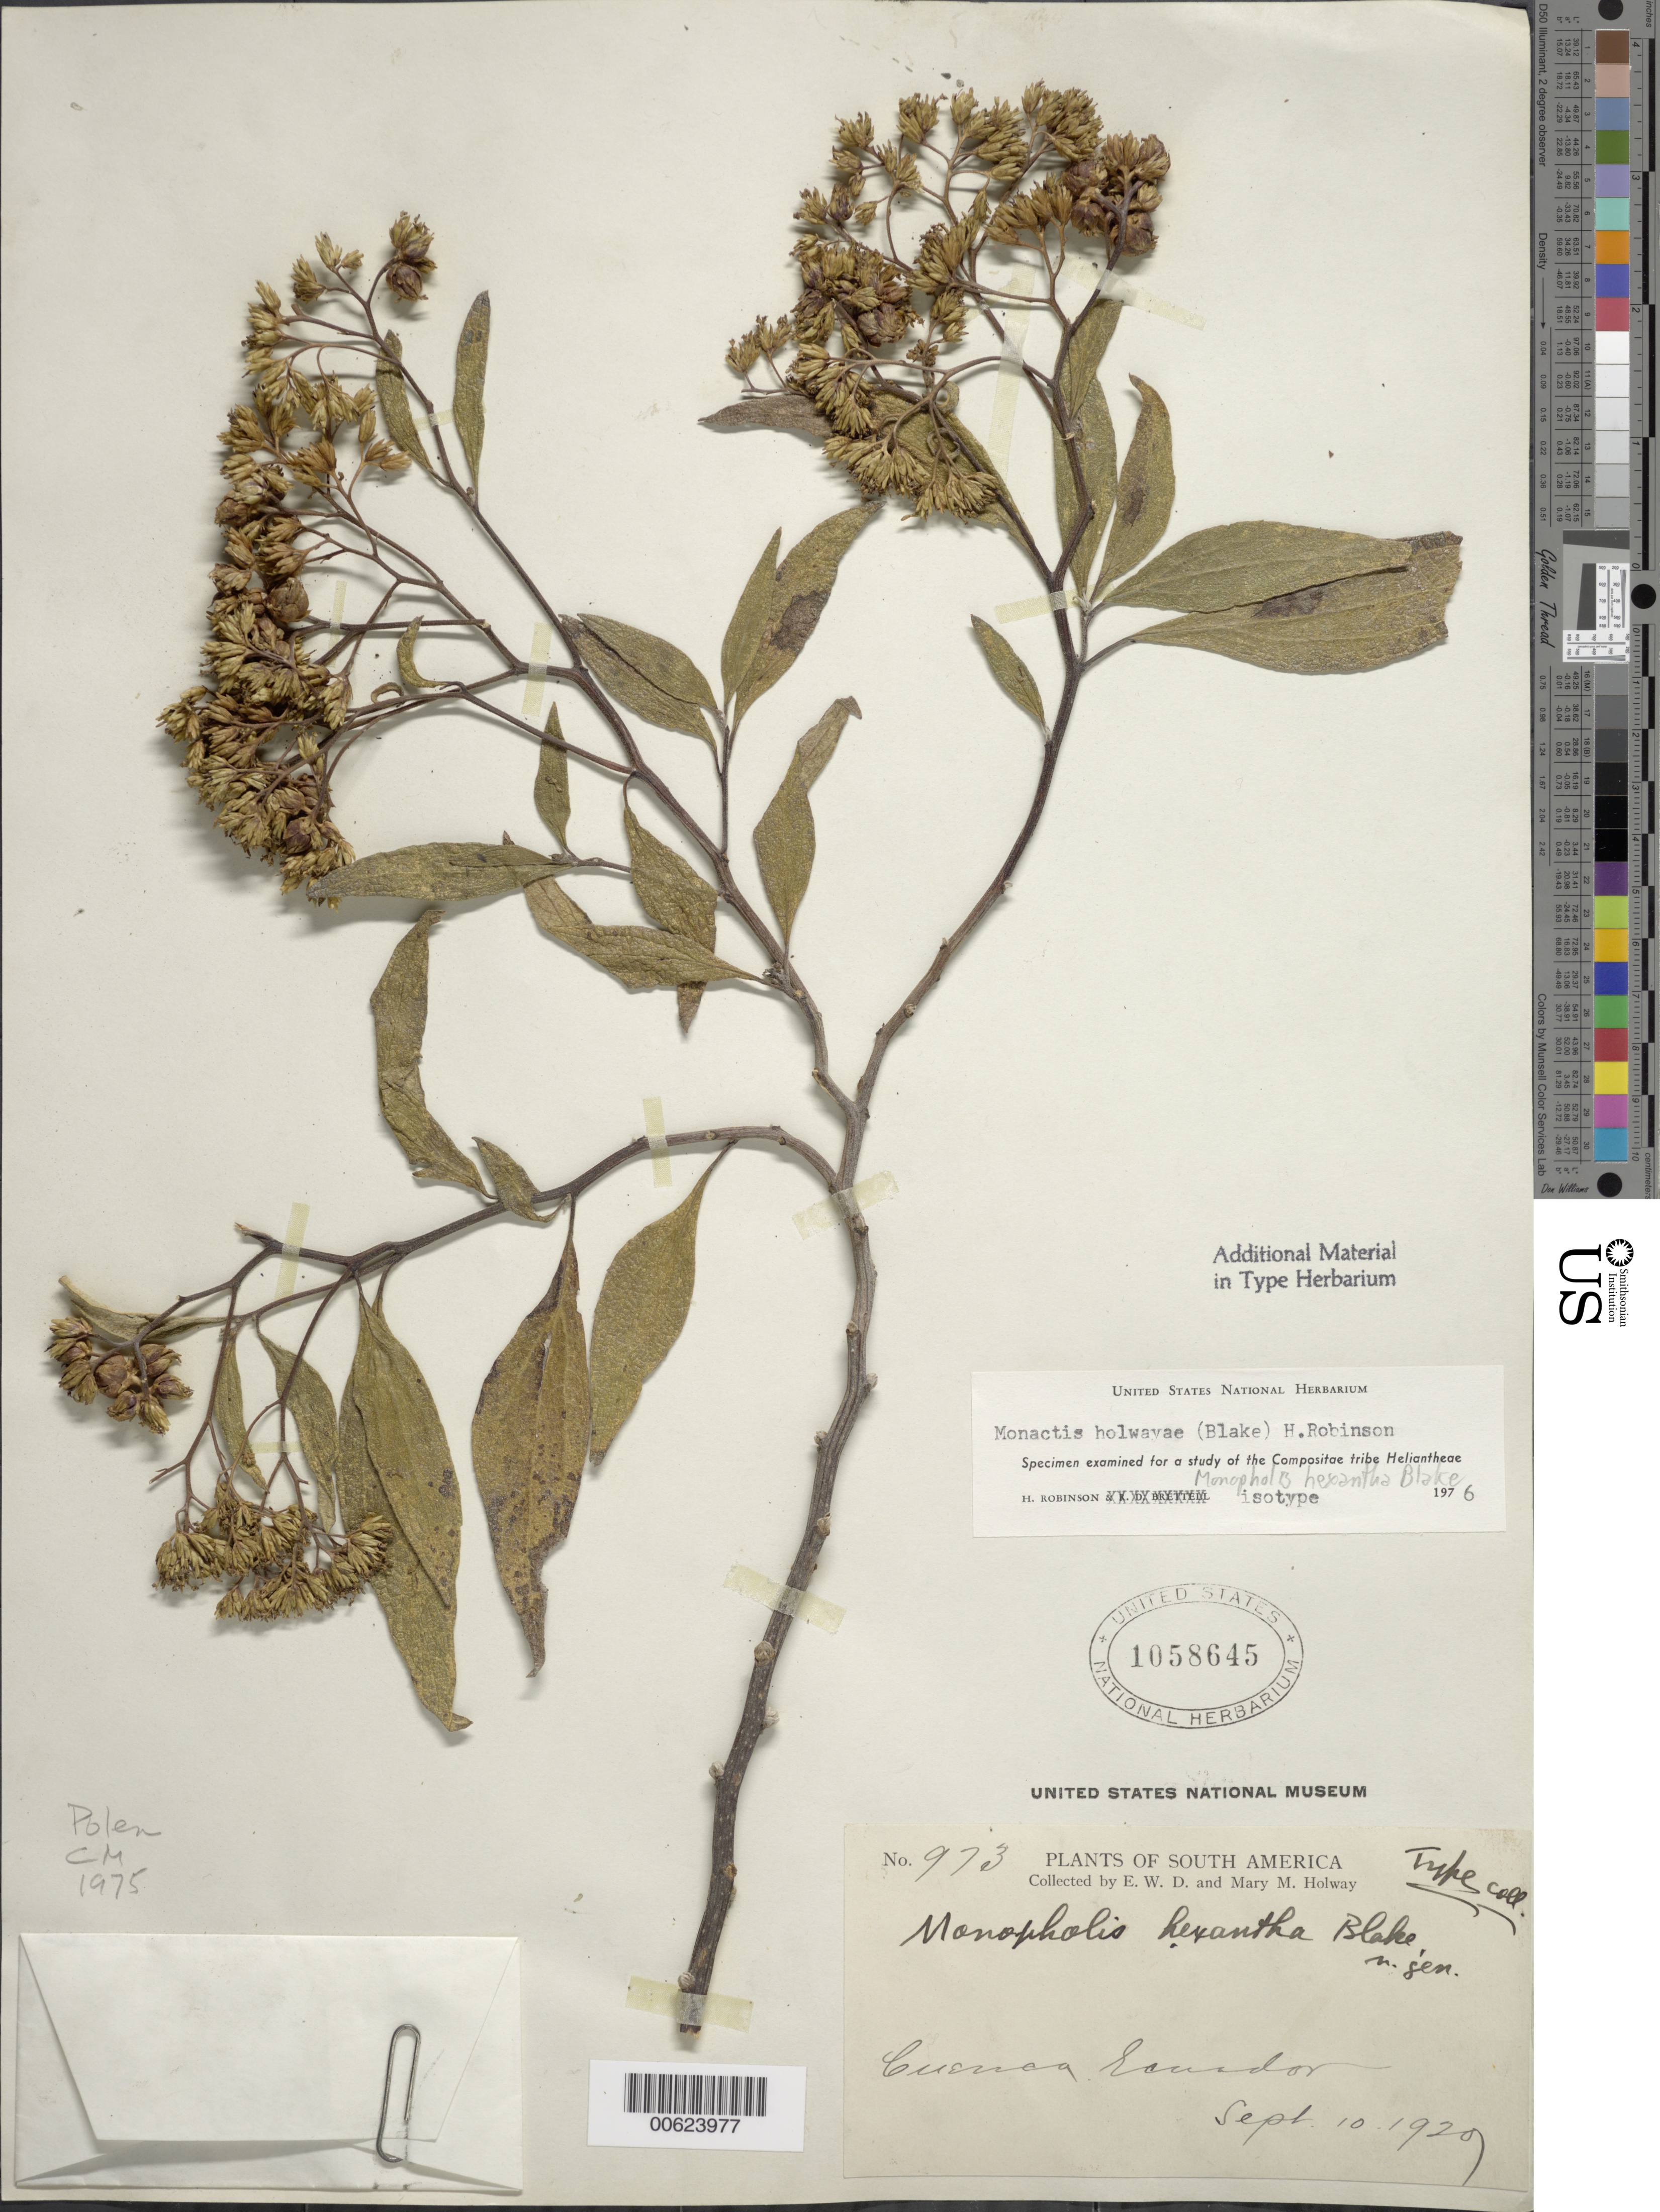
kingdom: Plantae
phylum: Tracheophyta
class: Magnoliopsida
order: Asterales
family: Asteraceae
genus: Monactis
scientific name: Monactis holwayae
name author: (S.F. Blake) H. Rob.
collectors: E. W. D. Holway & M. M. Holway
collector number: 973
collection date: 1929-09-10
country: Ecuador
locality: Cuenca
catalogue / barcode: US 1058645